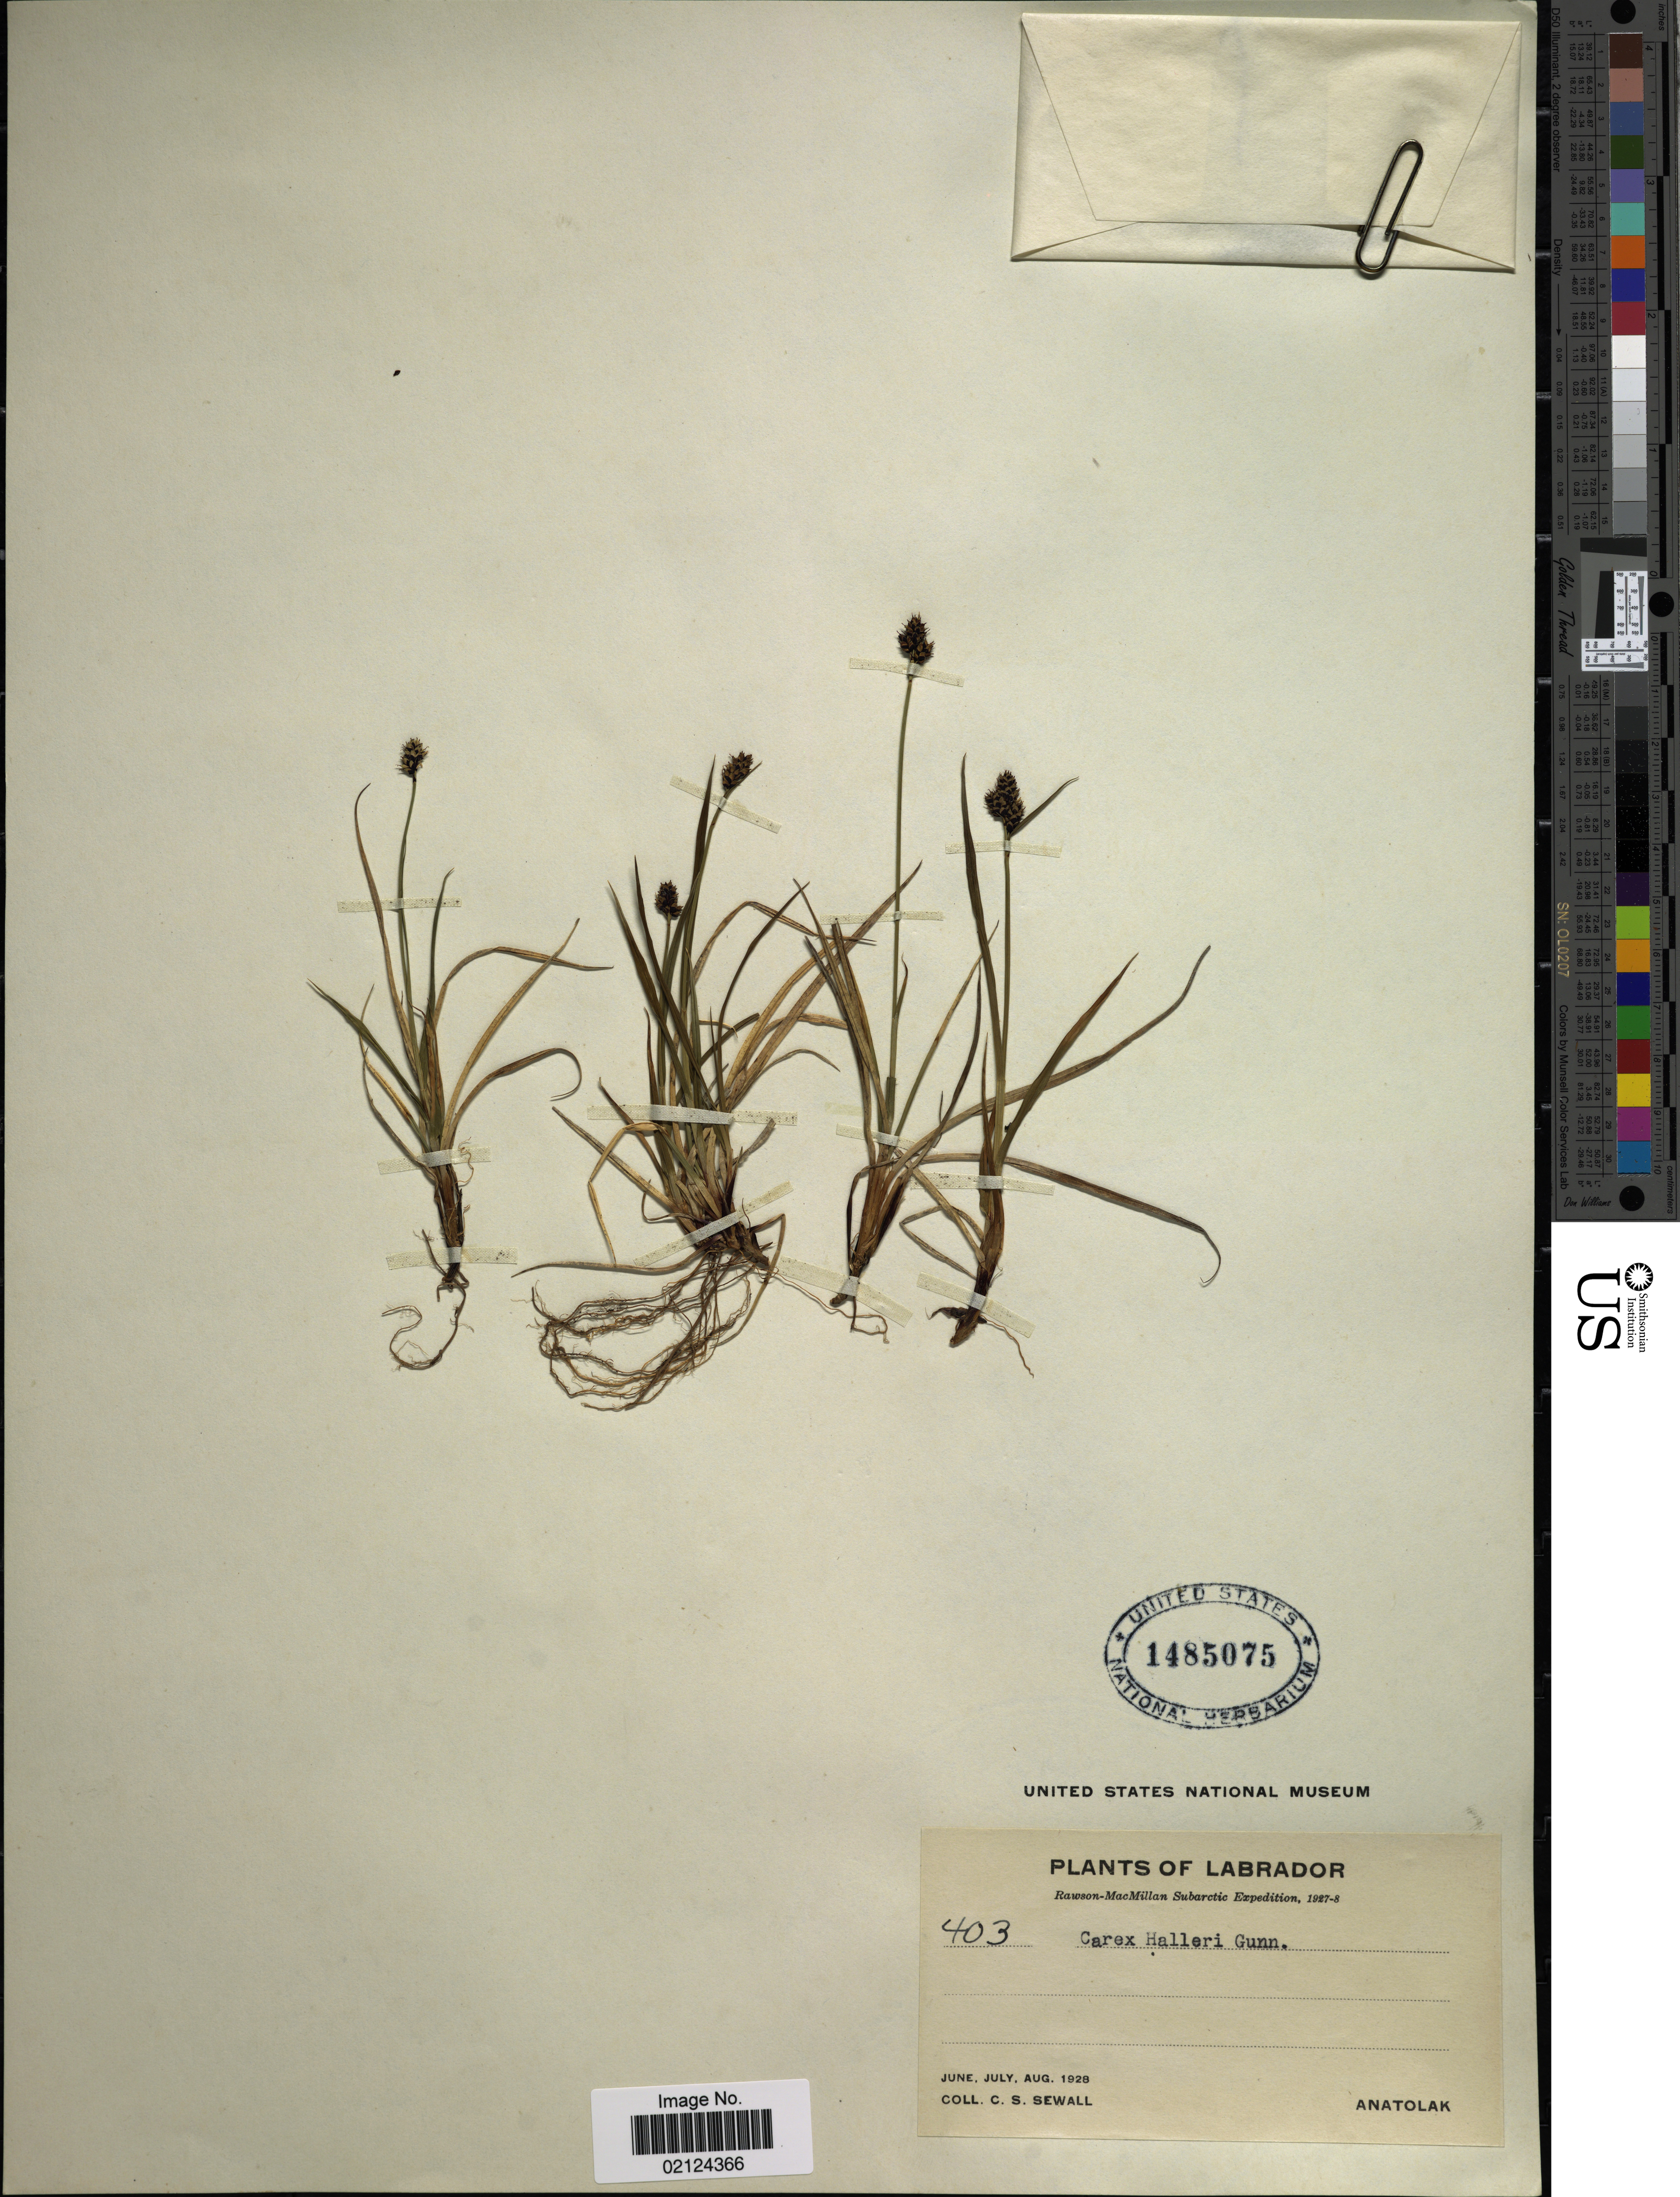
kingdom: Plantae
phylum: Tracheophyta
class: Liliopsida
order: Poales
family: Cyperaceae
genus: Carex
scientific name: Carex media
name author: R. Br.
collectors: C. Sewall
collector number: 403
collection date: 1928-06/1928-08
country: Canada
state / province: Newfoundland and Labrador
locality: Labrador, Anatolak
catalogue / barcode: US 1485075